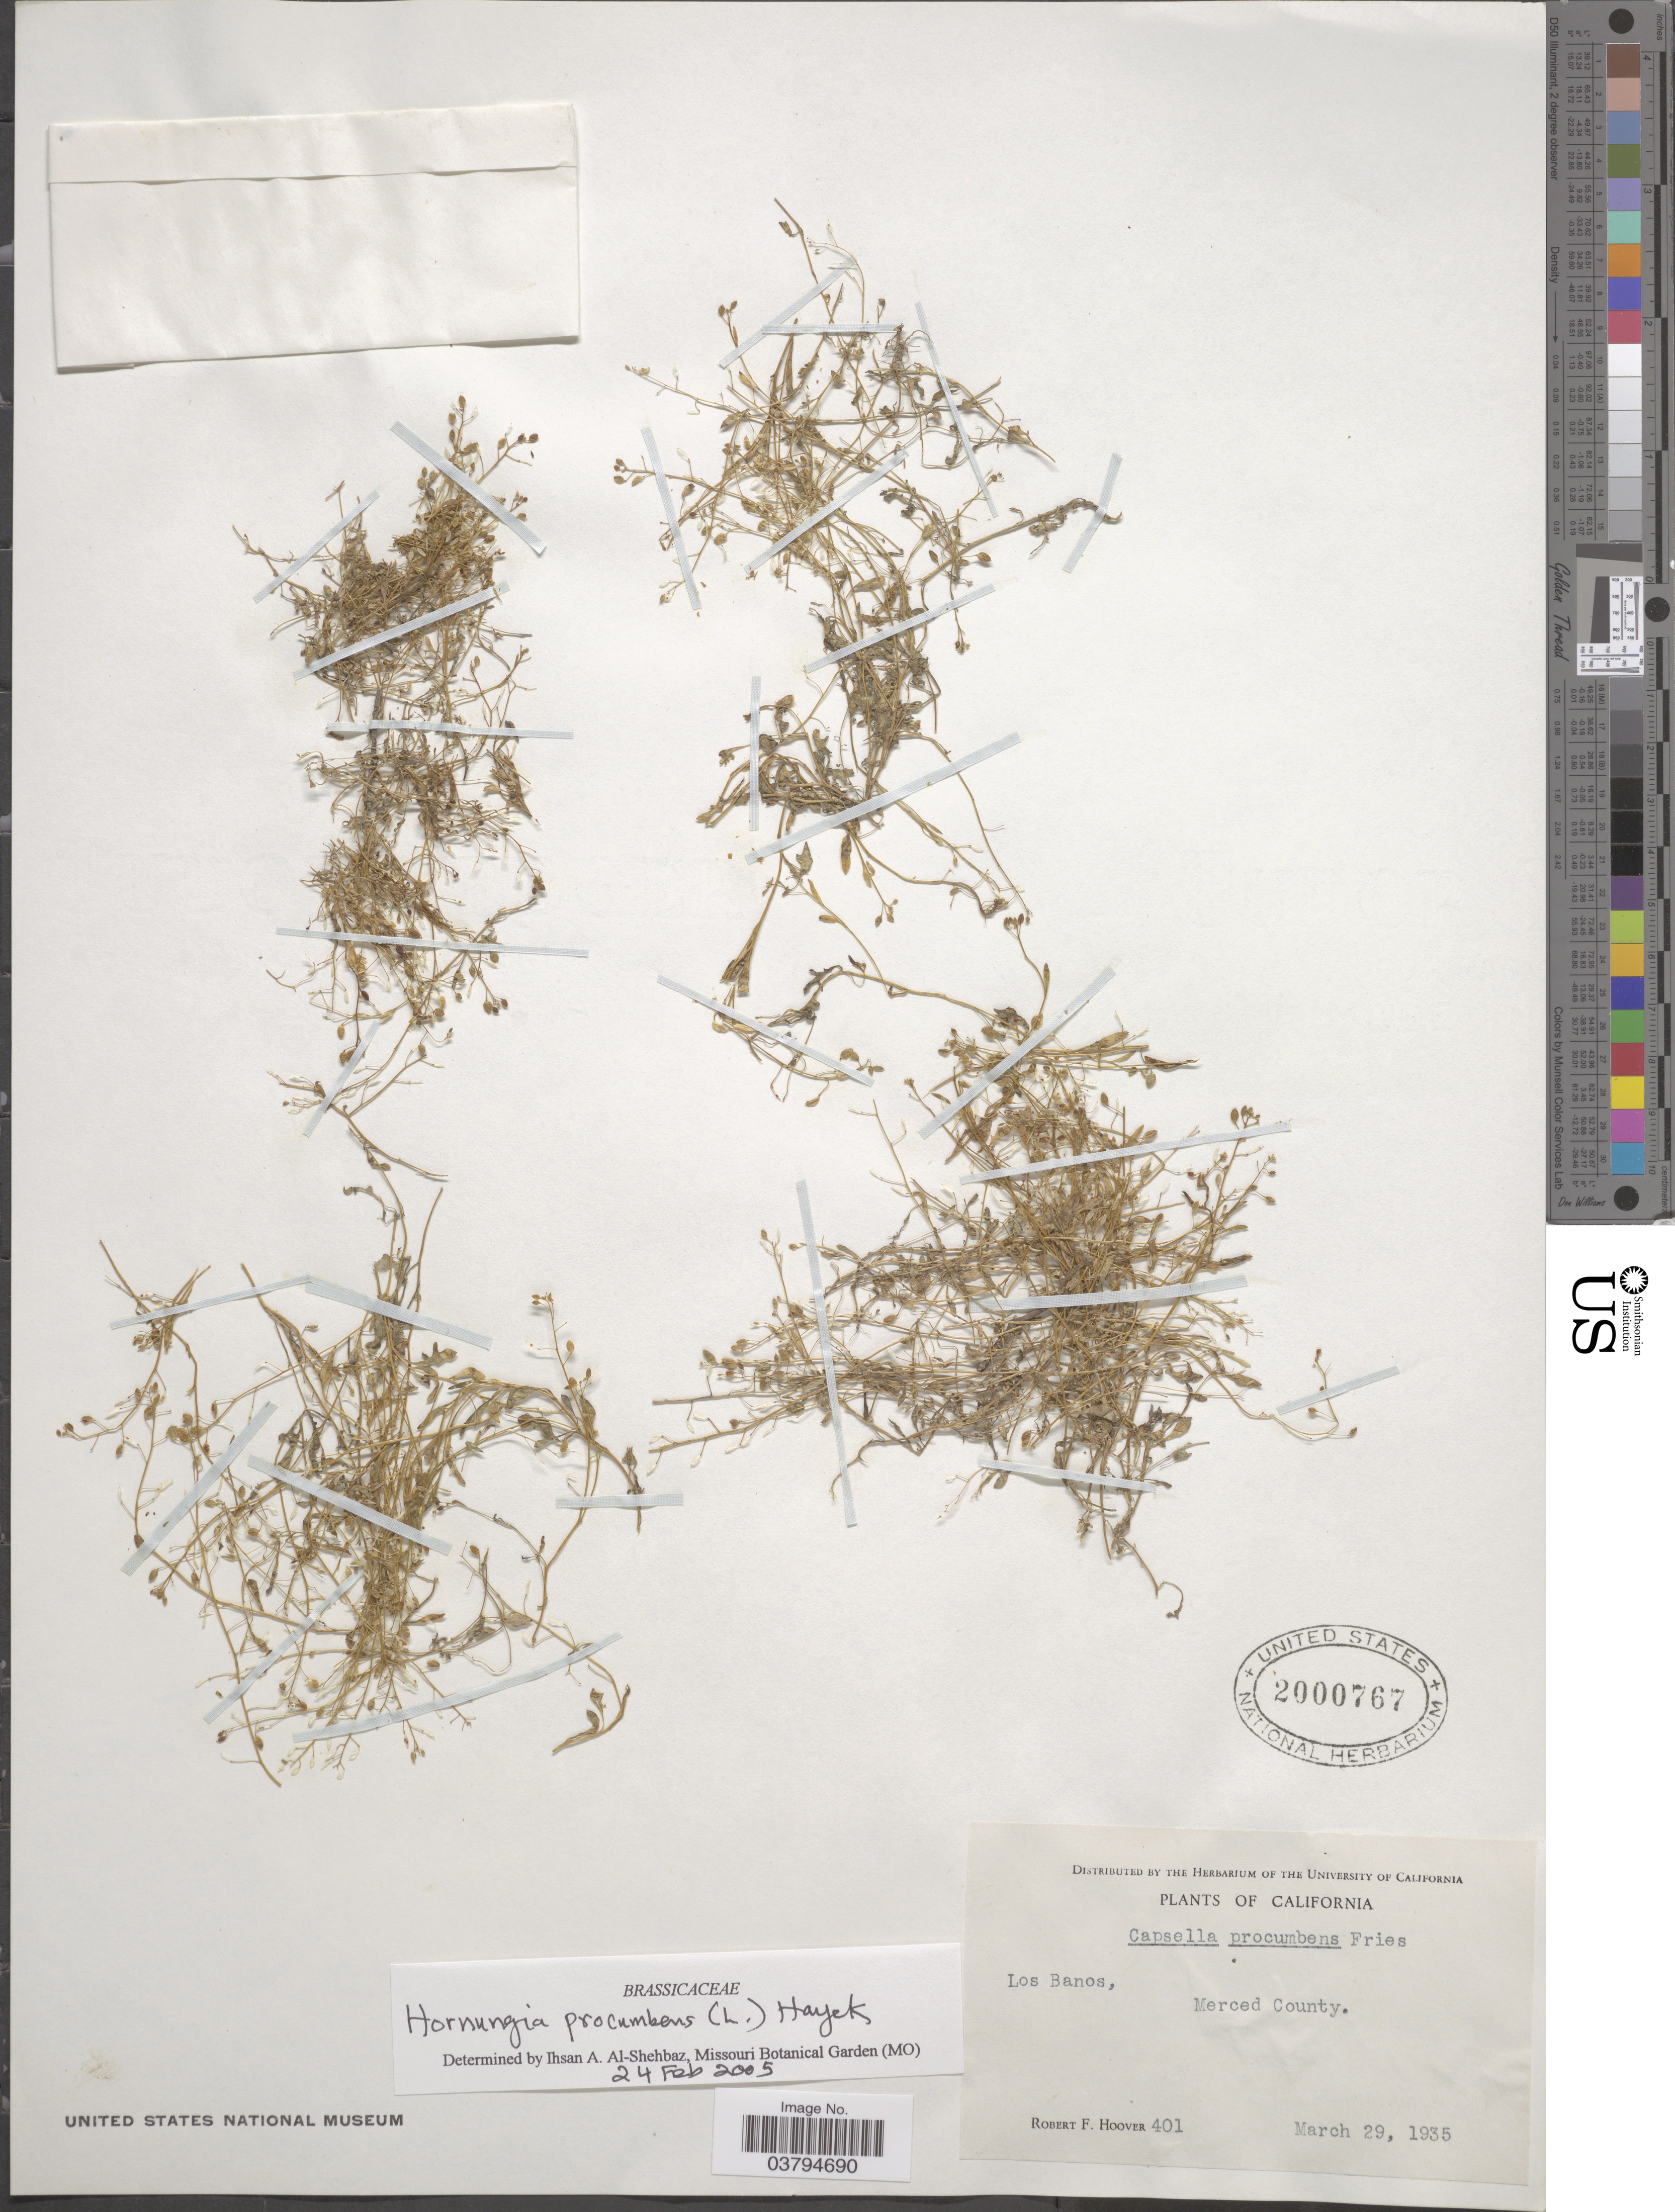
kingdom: Plantae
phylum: Tracheophyta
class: Magnoliopsida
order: Brassicales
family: Brassicaceae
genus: Hornungia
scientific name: Hornungia procumbens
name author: (L.) Hayek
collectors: R. F. Hoover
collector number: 401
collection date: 1935-03-29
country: United States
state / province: California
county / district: Merced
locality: Los Banos, Merced County.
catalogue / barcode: US 2000767